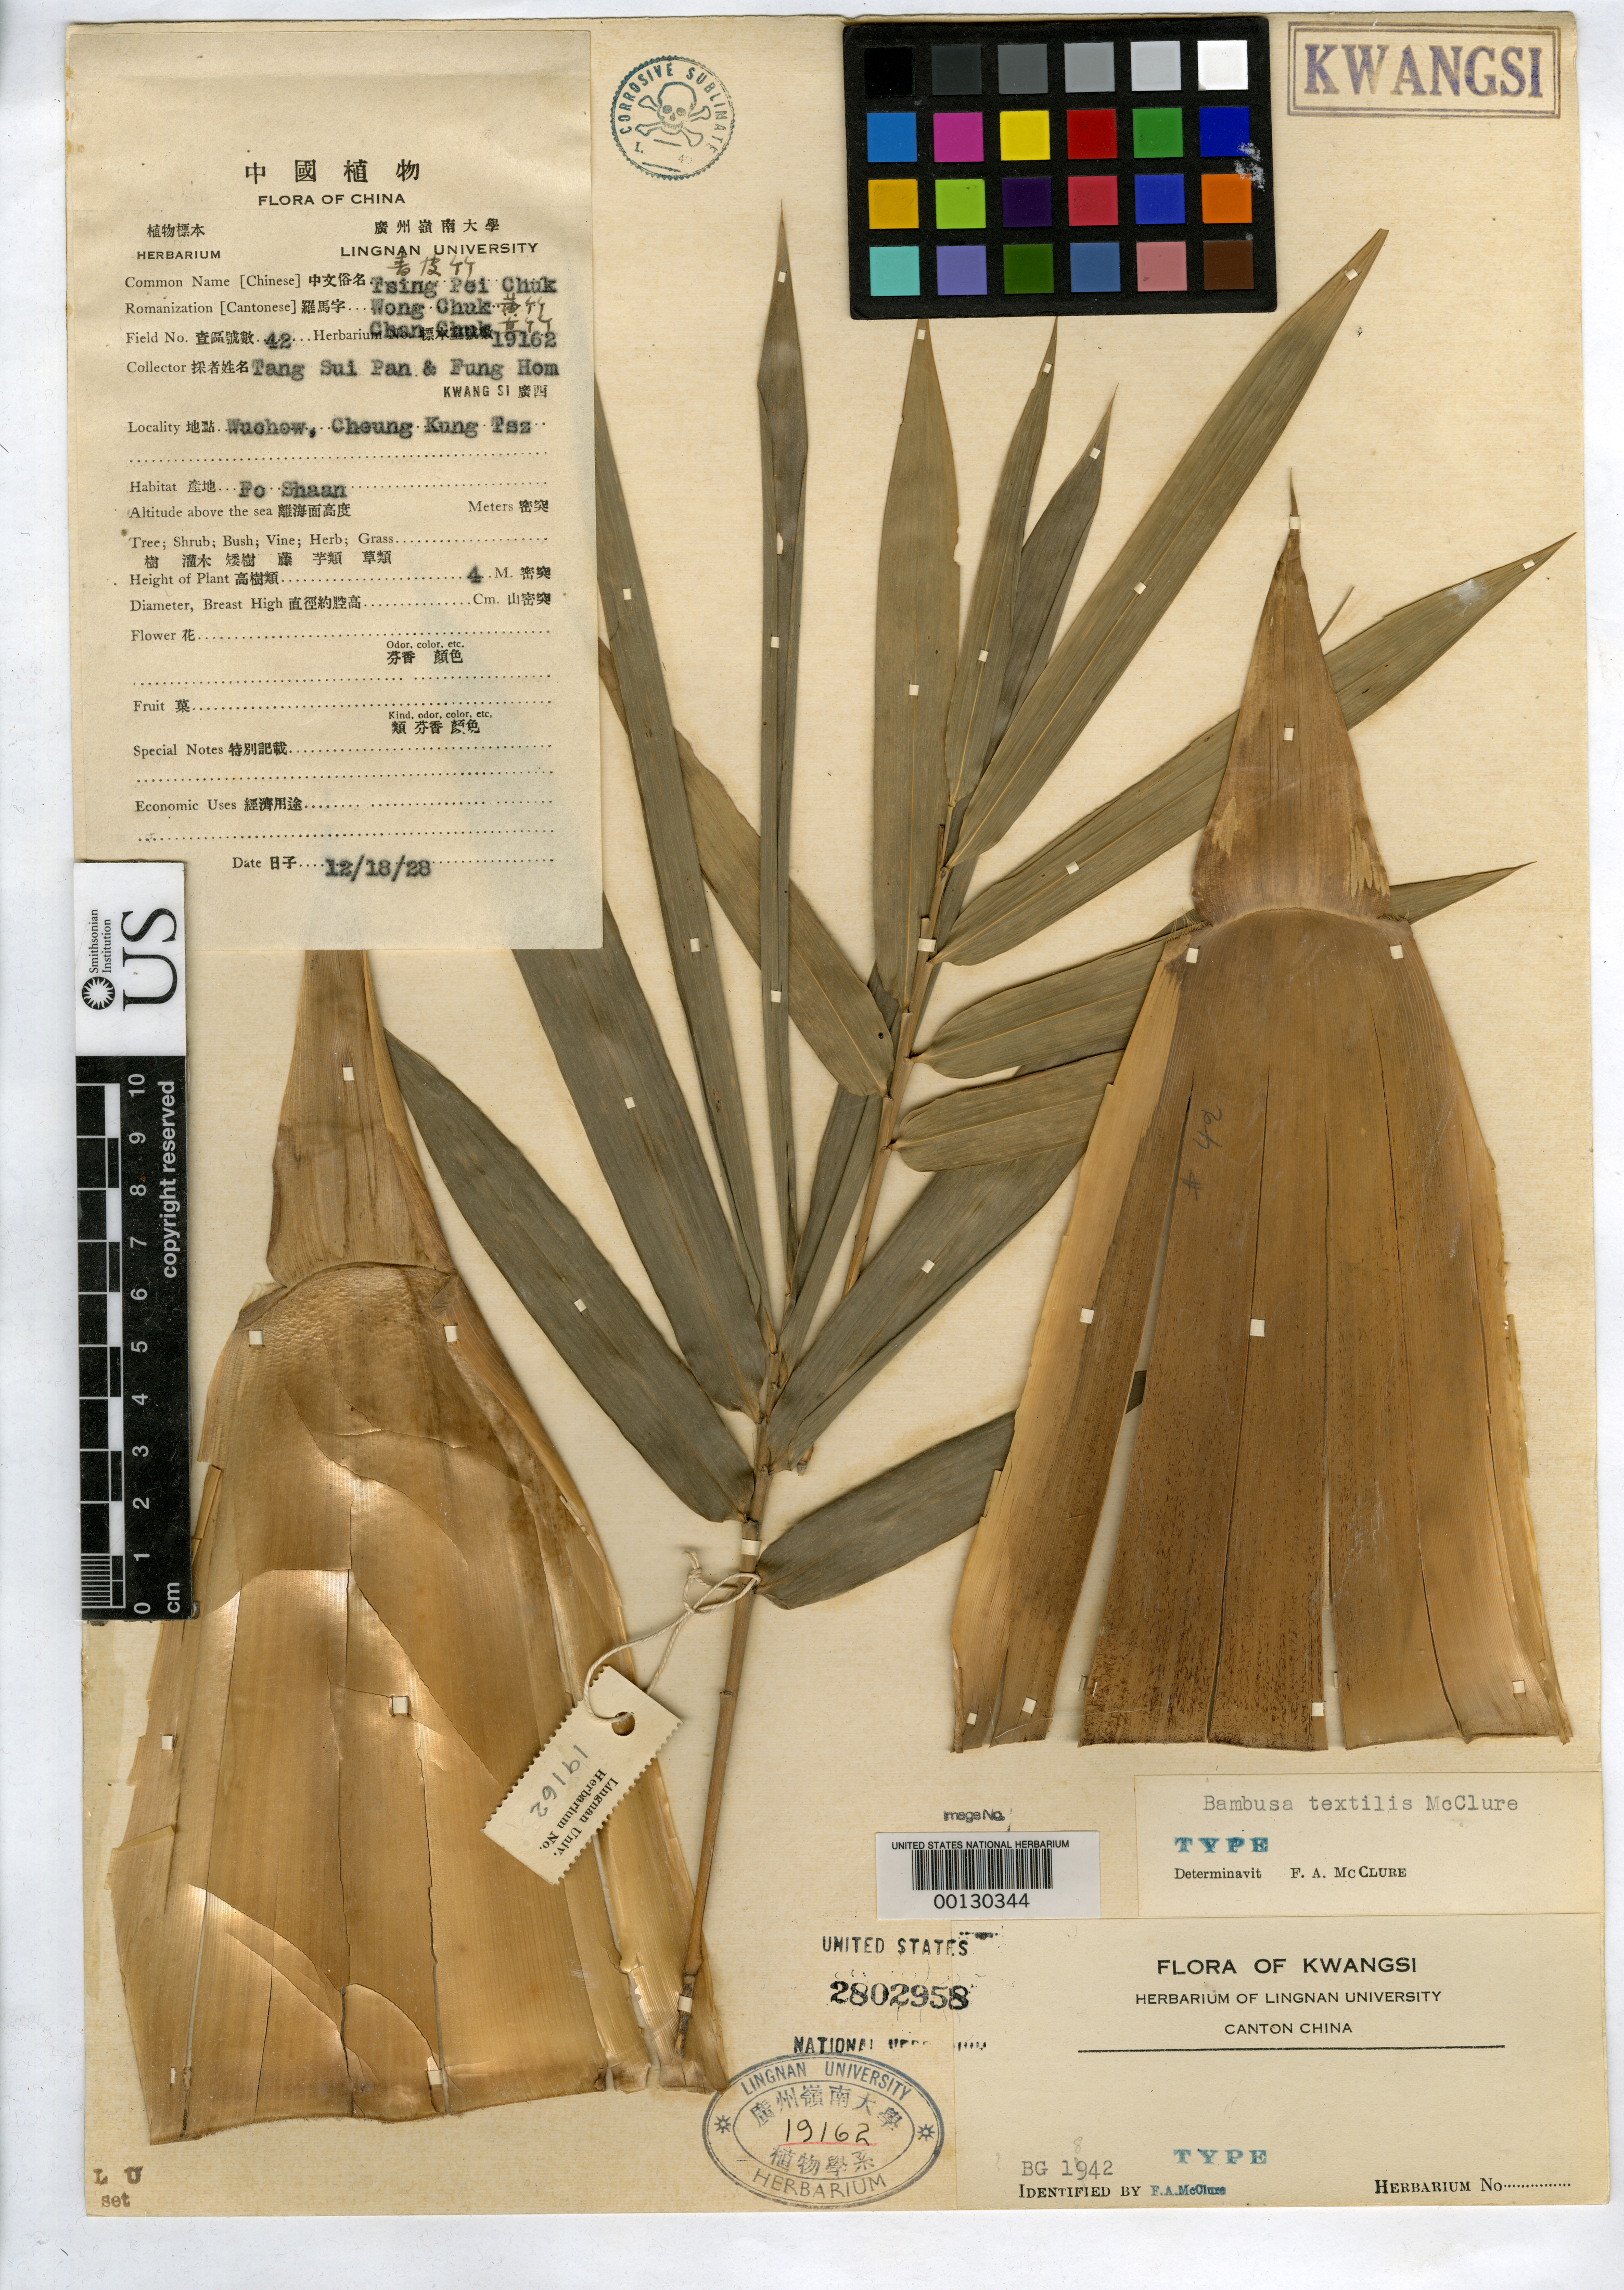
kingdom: Plantae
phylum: Tracheophyta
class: Liliopsida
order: Poales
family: Poaceae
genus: Bambusa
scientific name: Bambusa textilis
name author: McClure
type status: Type Collection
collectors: S. P. Tang & H. L. Fung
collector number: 42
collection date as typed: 18 Dec 1928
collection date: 1928-12-18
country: China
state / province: Guangxi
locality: Near Wuchow.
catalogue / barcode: US 19162